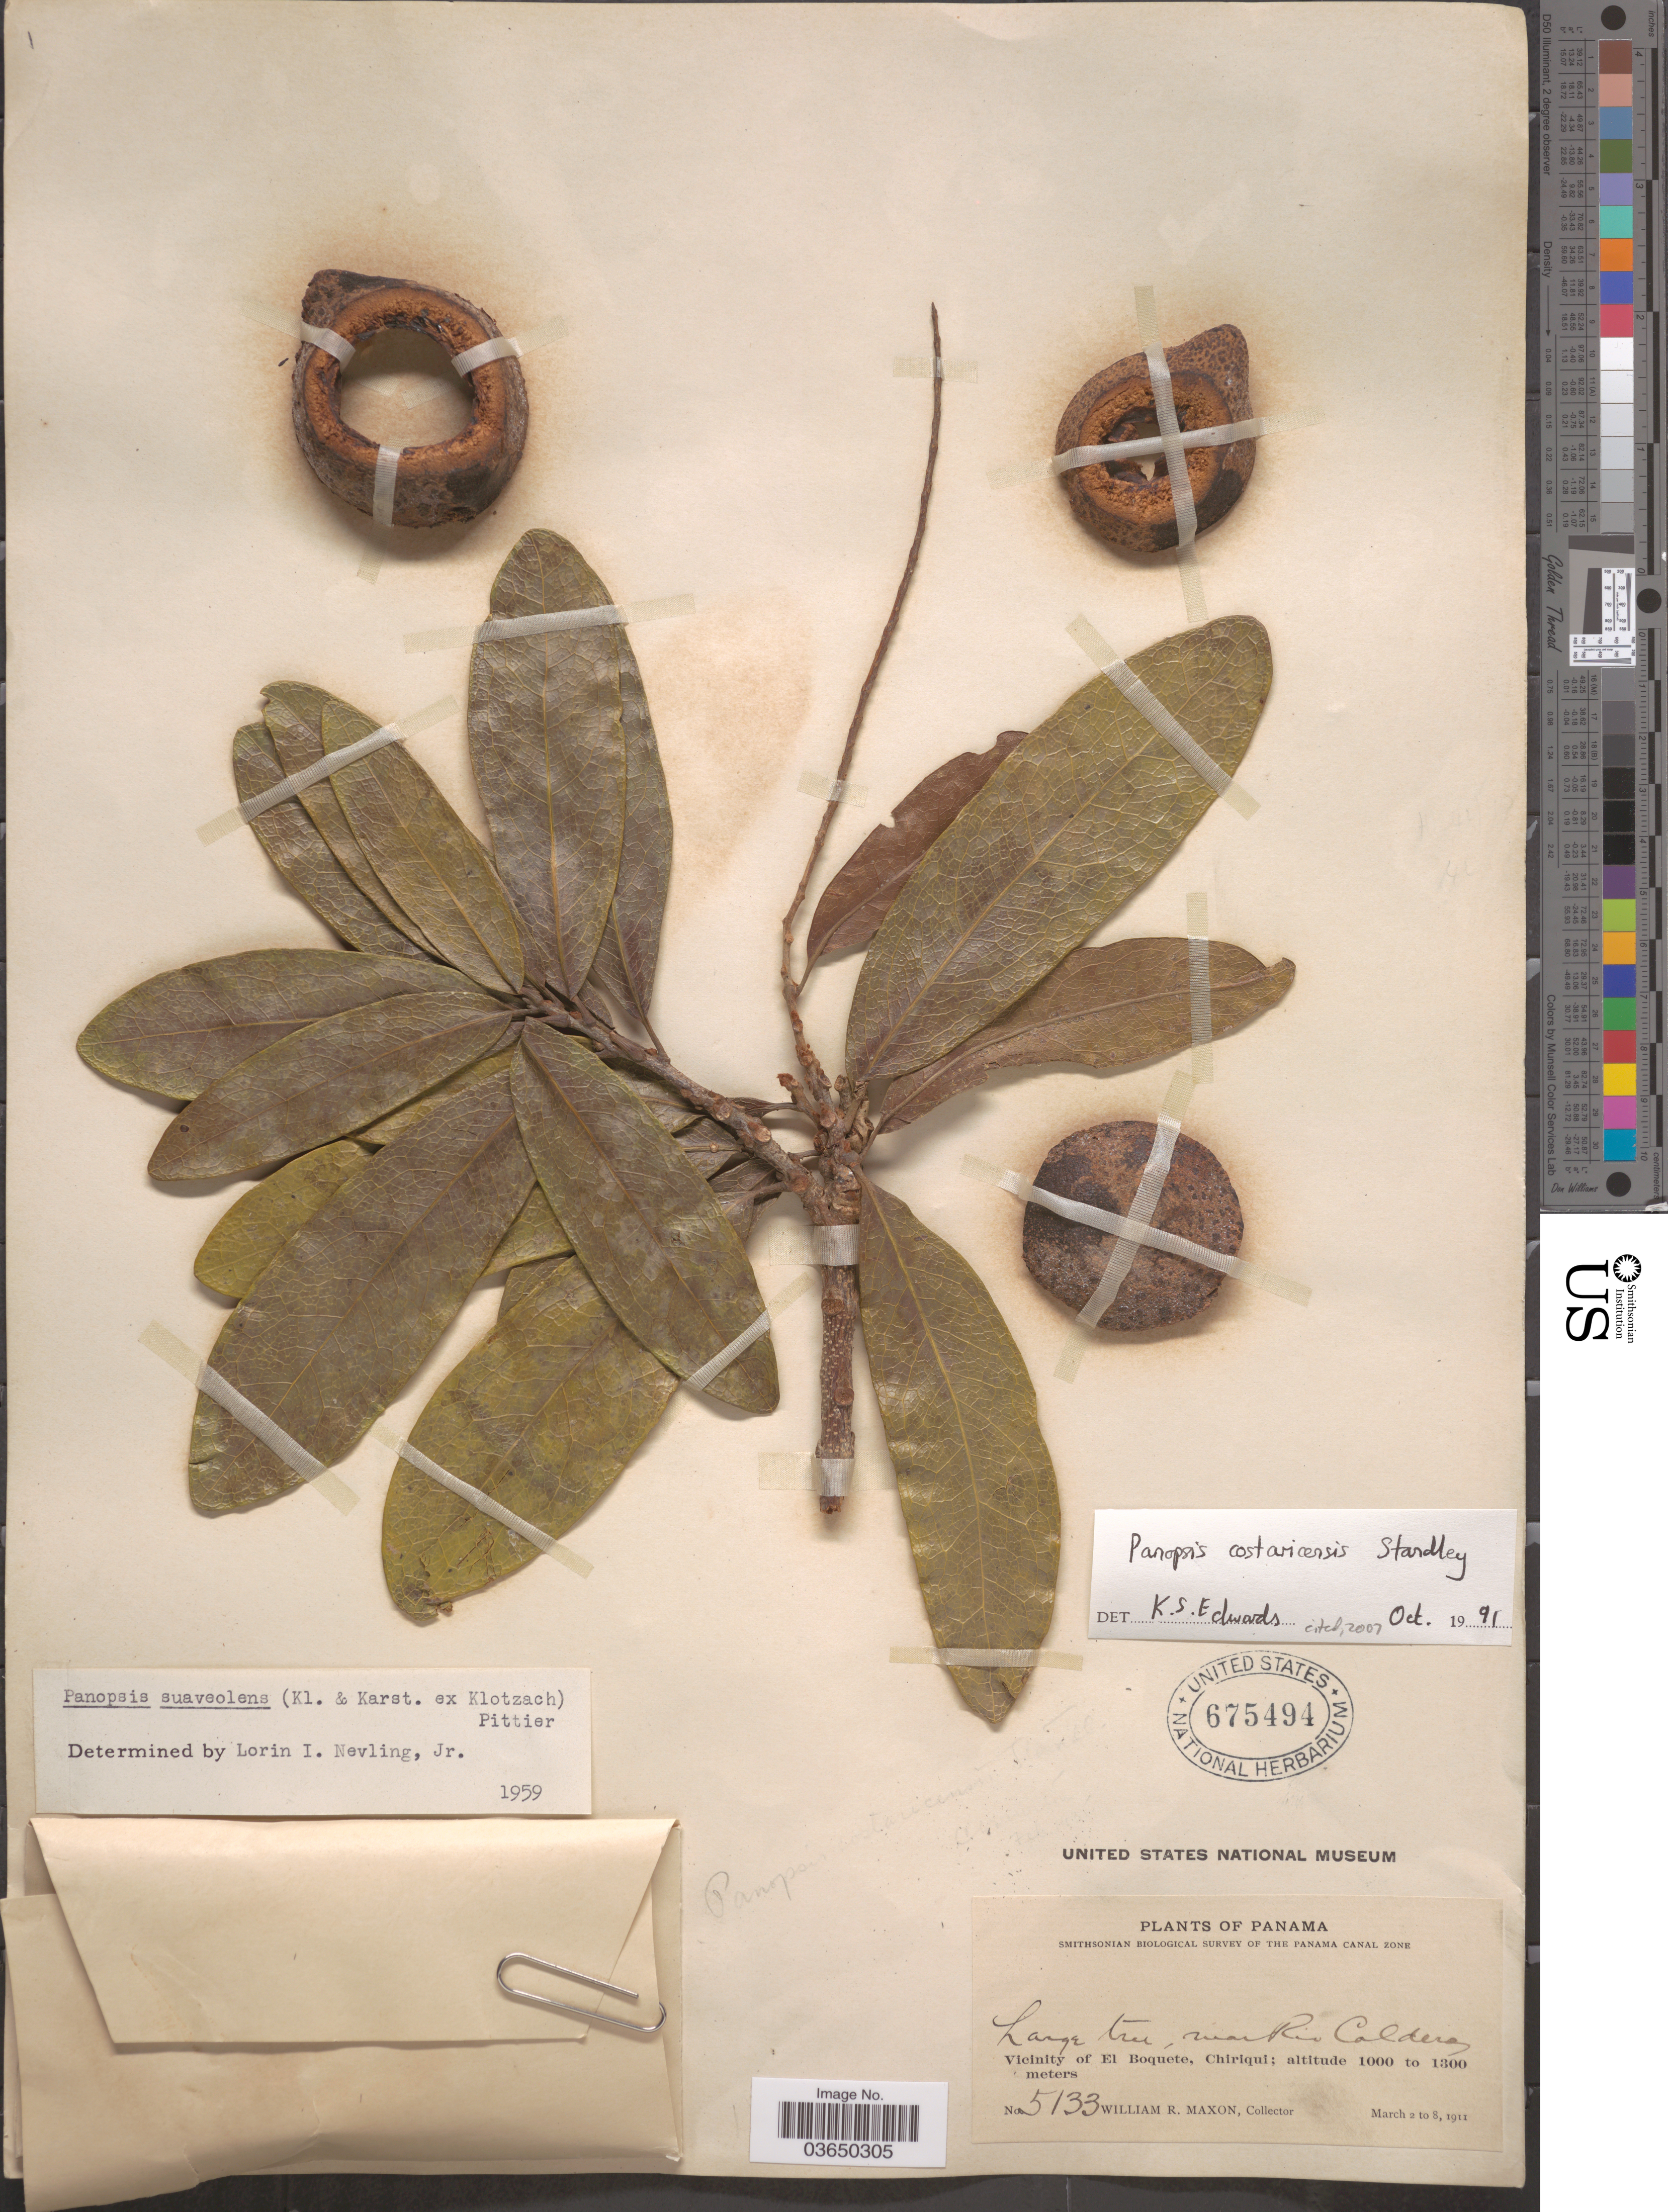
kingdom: Plantae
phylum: Tracheophyta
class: Magnoliopsida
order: Proteales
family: Proteaceae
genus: Panopsis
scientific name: Panopsis costaricensis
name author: Standl.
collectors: W. R. Maxon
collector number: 5133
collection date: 1911-03-02/1911-03-08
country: Panama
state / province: Chiriqui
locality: The Panama Canal Zone. Vicinity of El Boquete.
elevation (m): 1000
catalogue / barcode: US 675494